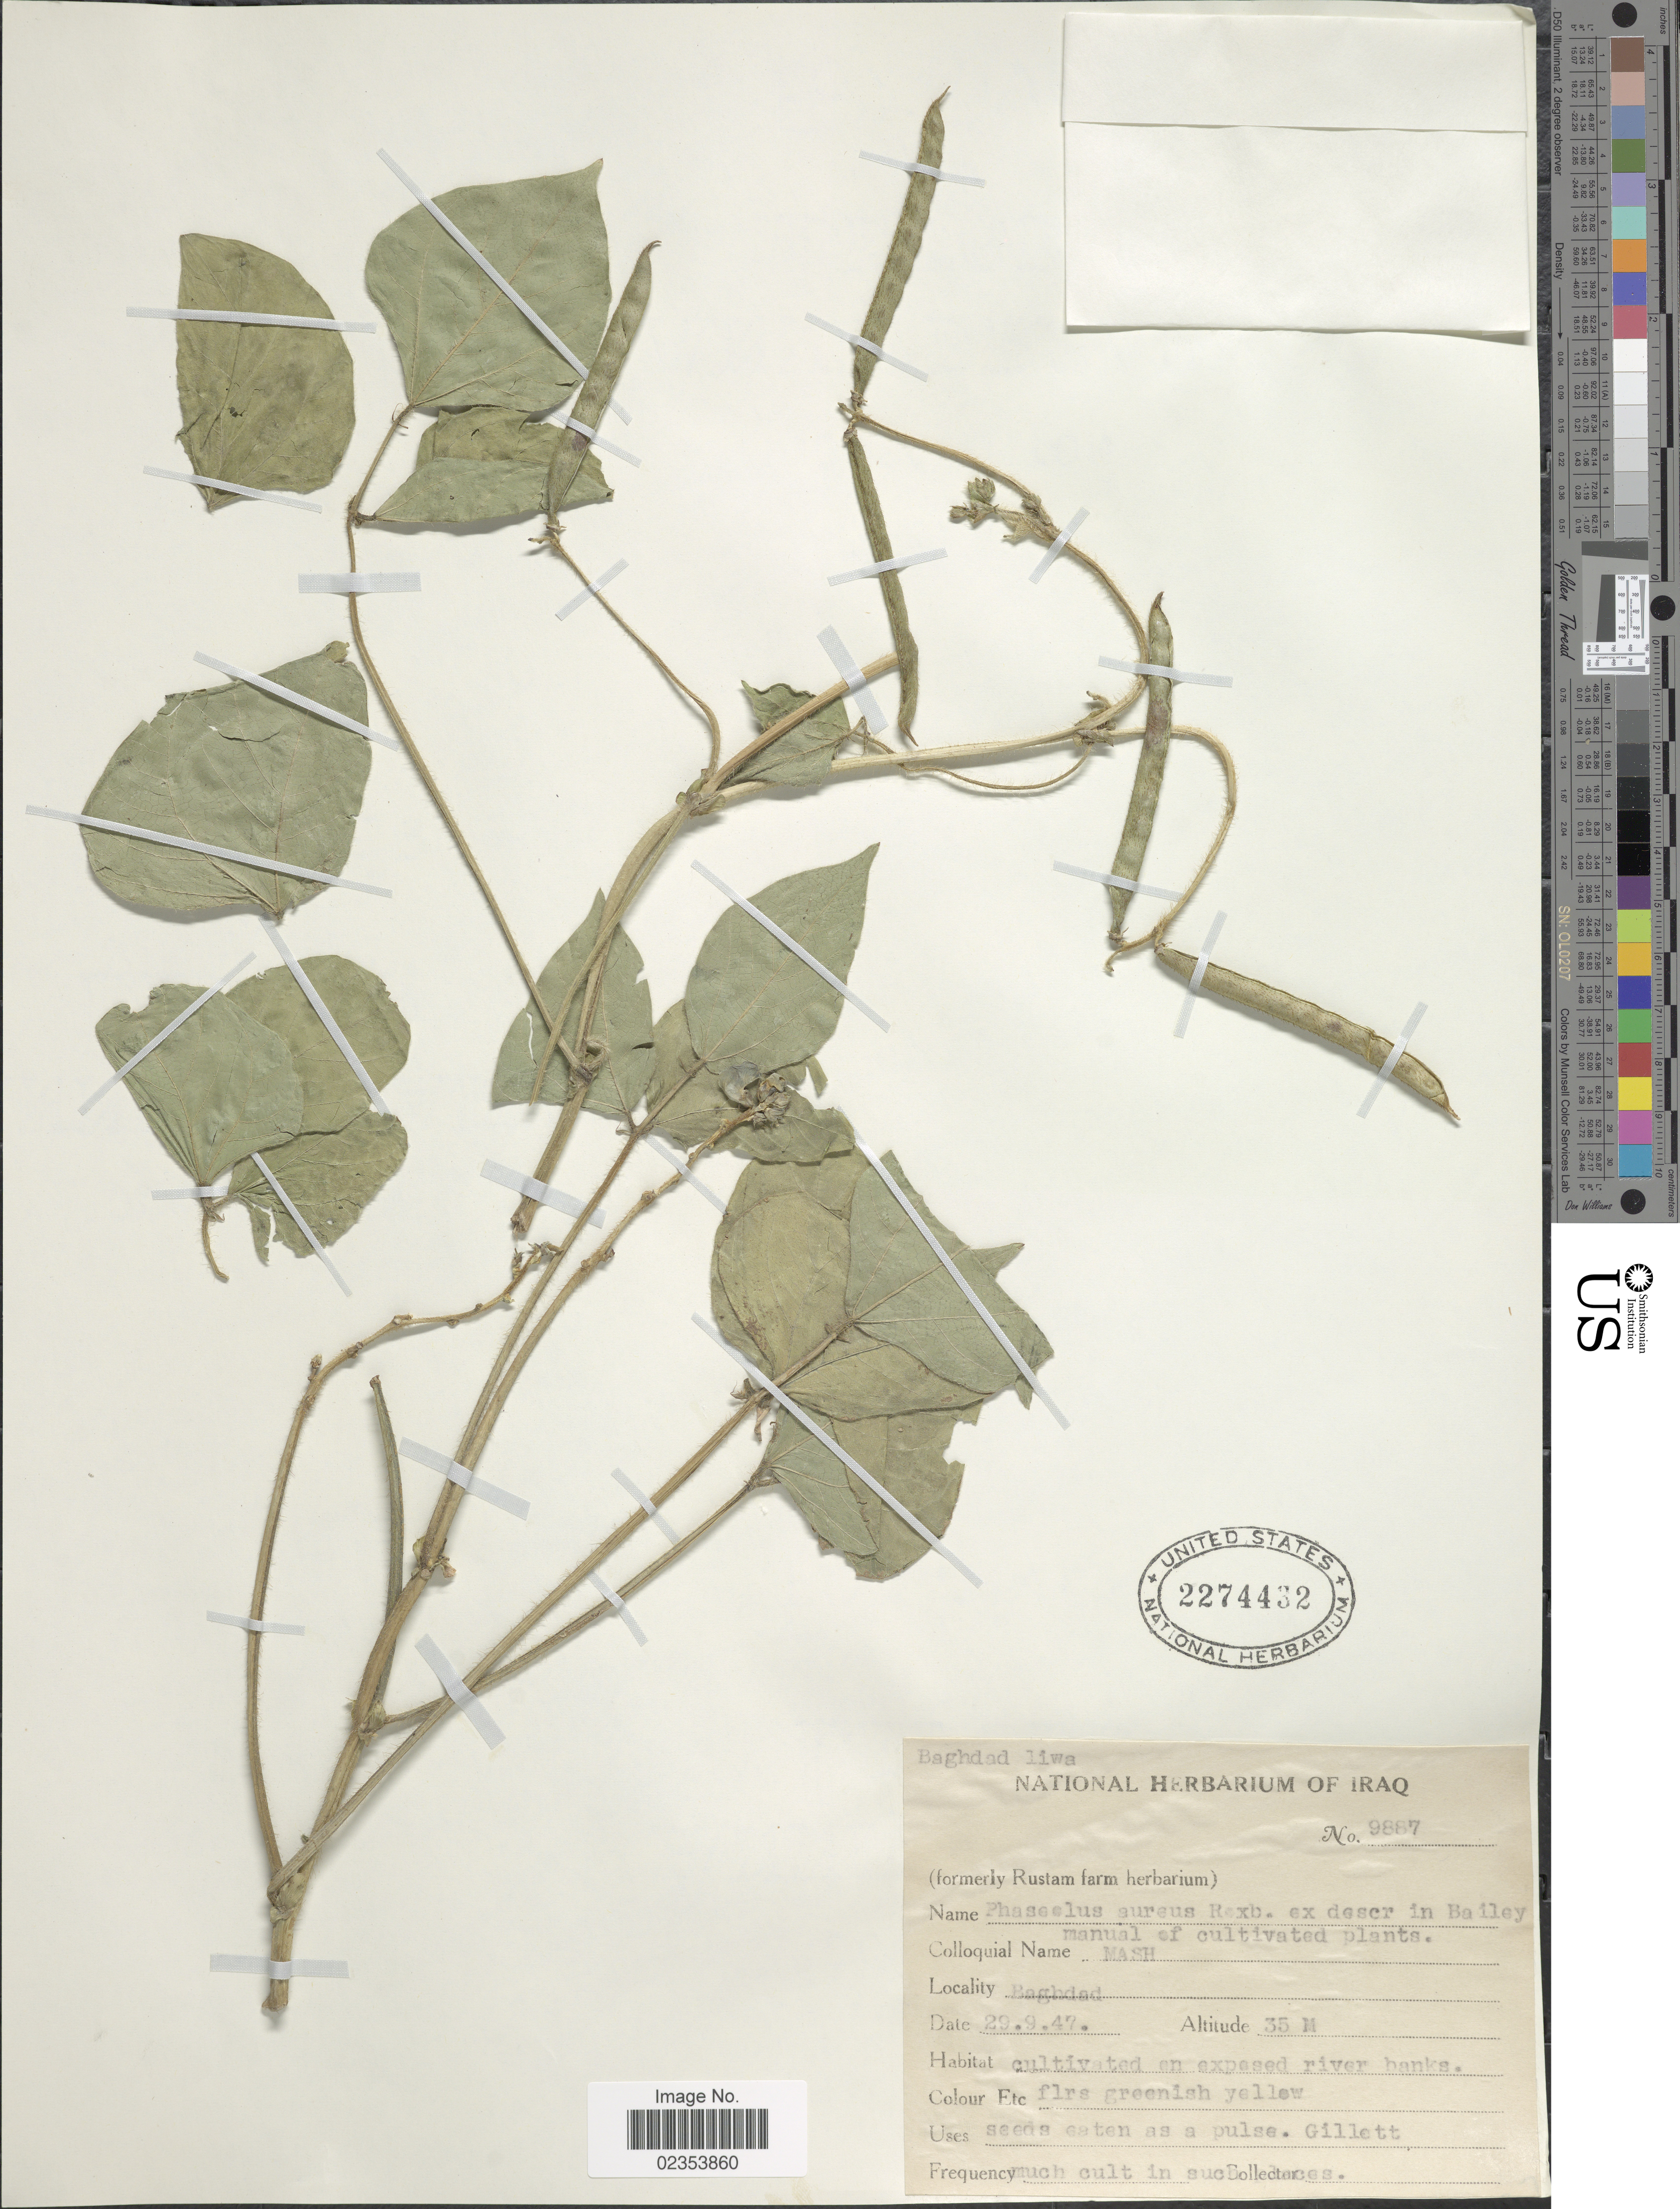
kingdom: Plantae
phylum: Tracheophyta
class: Magnoliopsida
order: Fabales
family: Fabaceae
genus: Vigna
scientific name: Vigna radiata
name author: (L.) R. Wilczek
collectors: Gillett, --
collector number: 9887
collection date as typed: Transcribed d/m/y: 29/9/47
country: Iraq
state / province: Baghdad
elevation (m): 35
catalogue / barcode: US 2274432